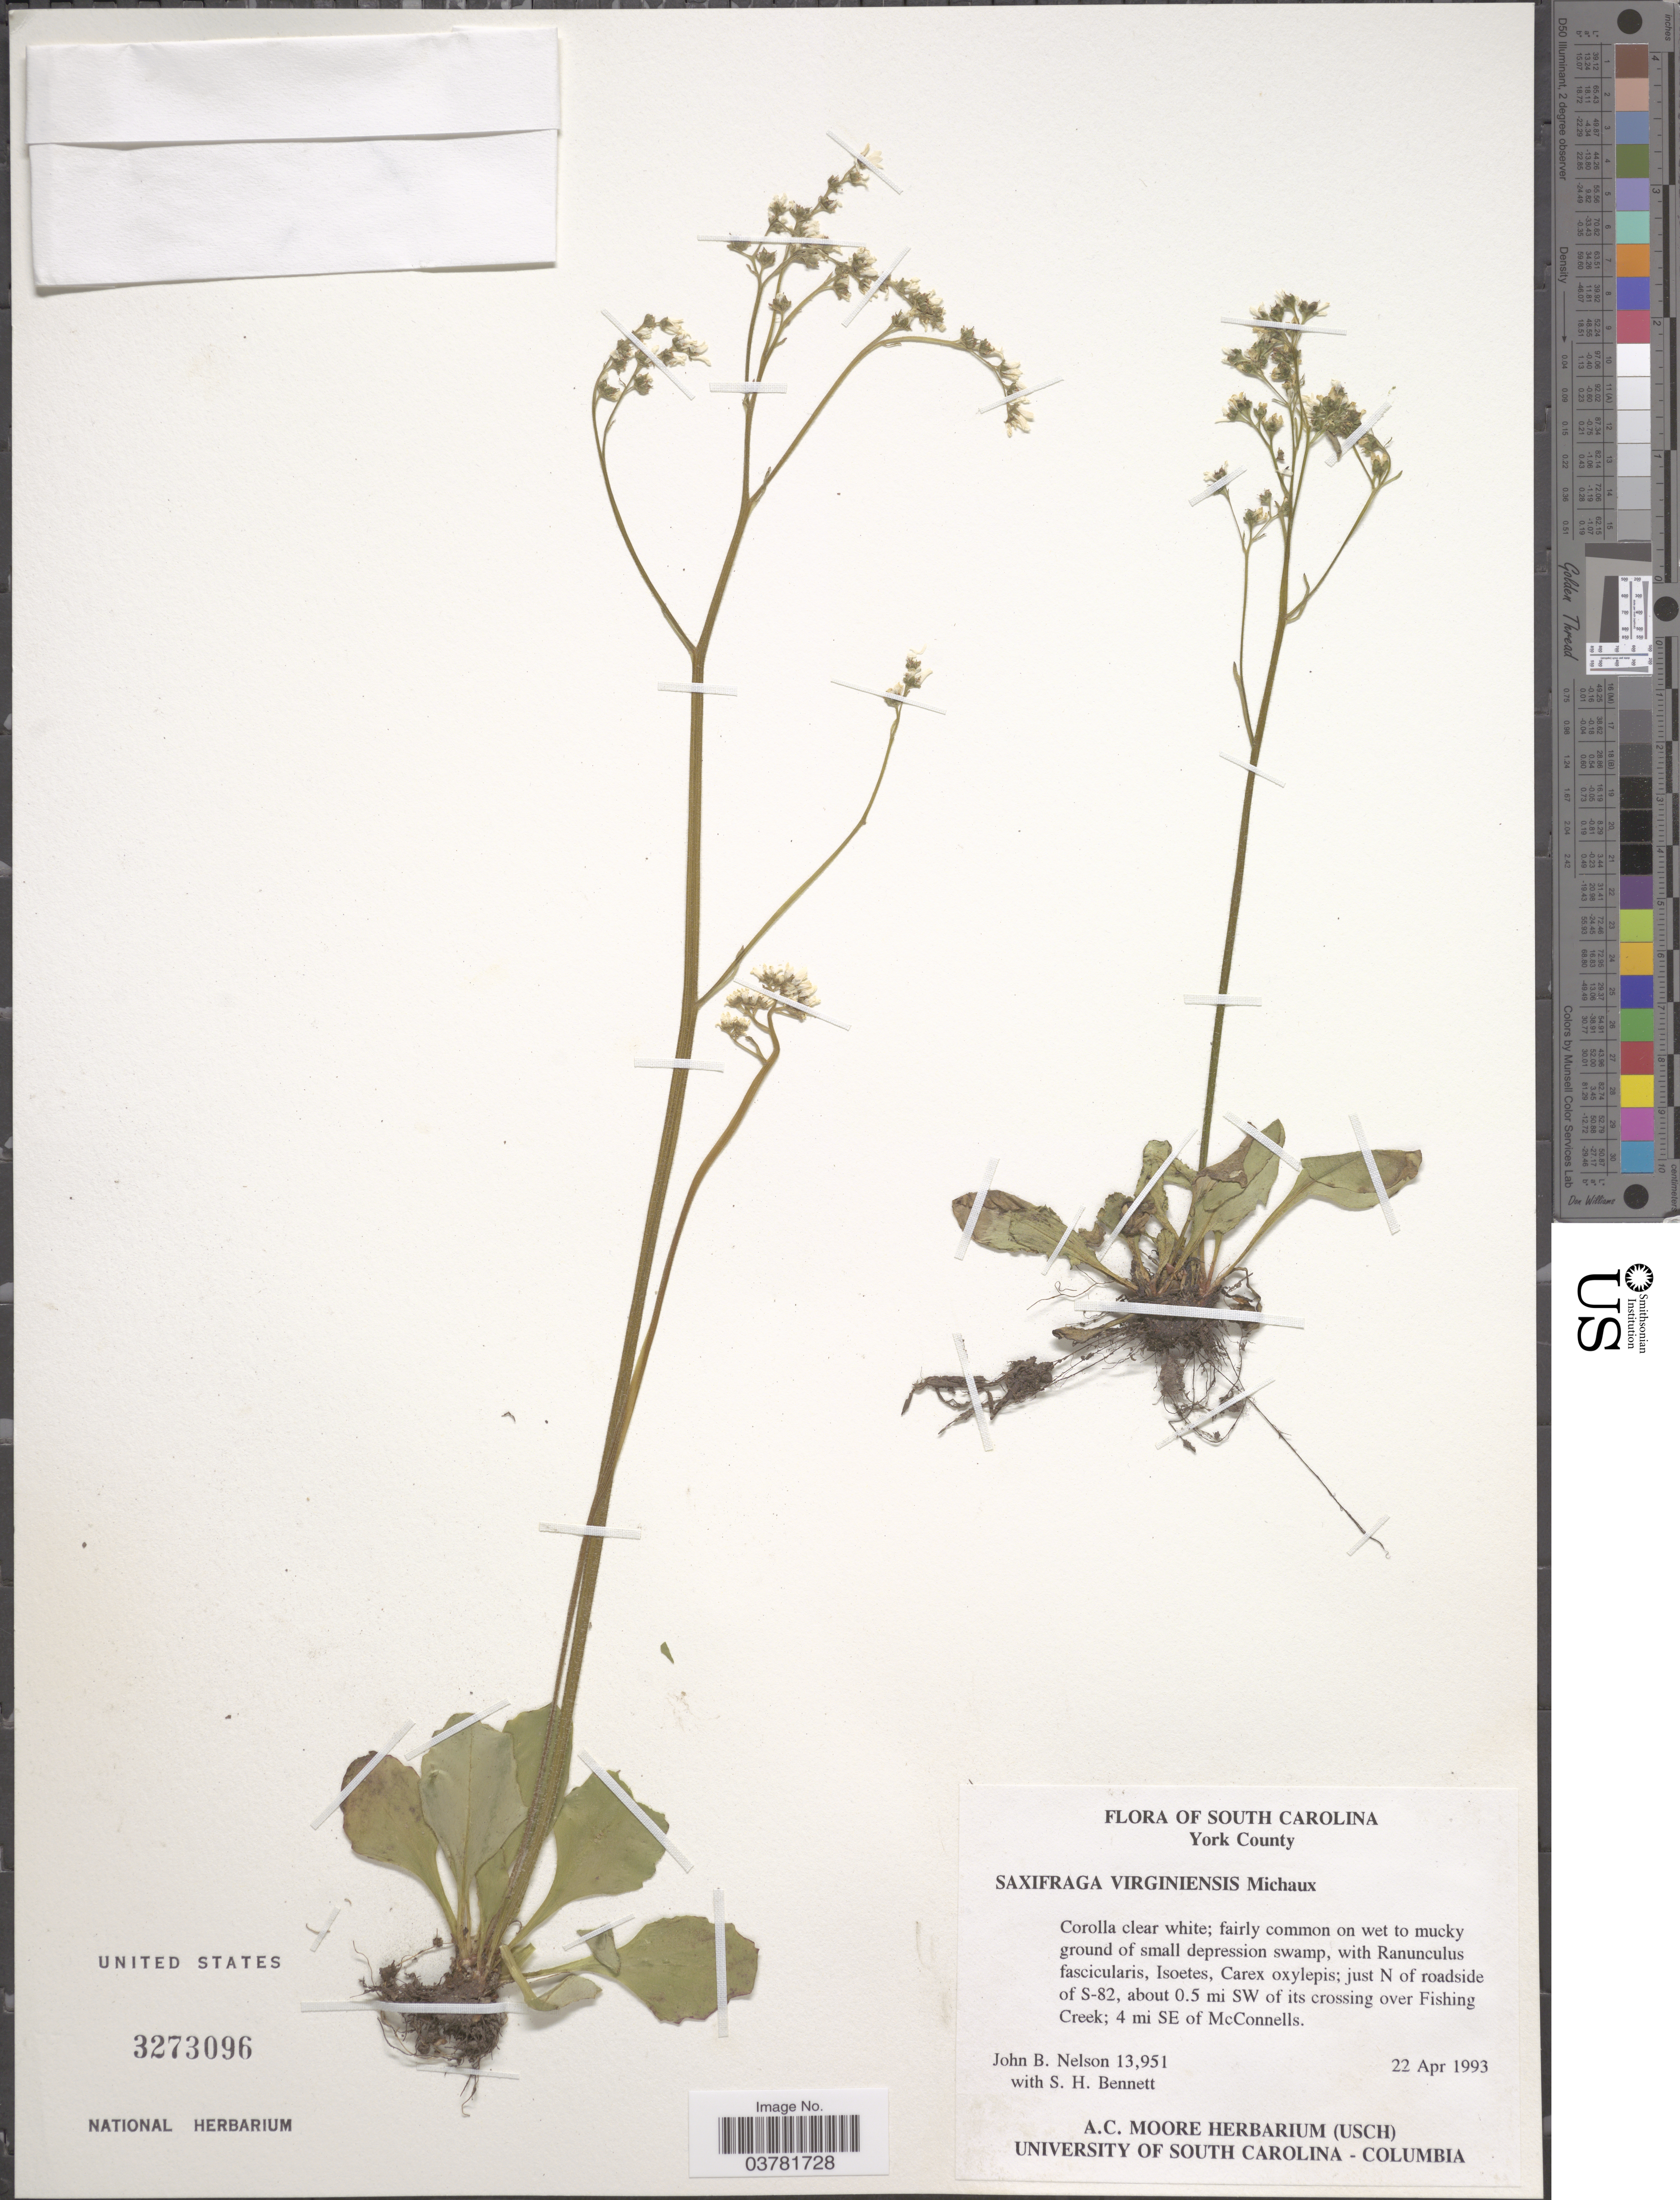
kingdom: Plantae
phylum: Tracheophyta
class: Magnoliopsida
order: Saxifragales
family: Saxifragaceae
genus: Micranthes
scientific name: Micranthes virginiensis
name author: (Michx.) Small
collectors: J. B. Nelson & S. Bennett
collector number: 13951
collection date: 1993-04-22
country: United States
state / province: South Carolina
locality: York County. Just N of roadside of S-82, about 0.5 mi SW of its crossing over Fishing Creek; 4 mi SE of McConnells.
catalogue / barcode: US 3273096